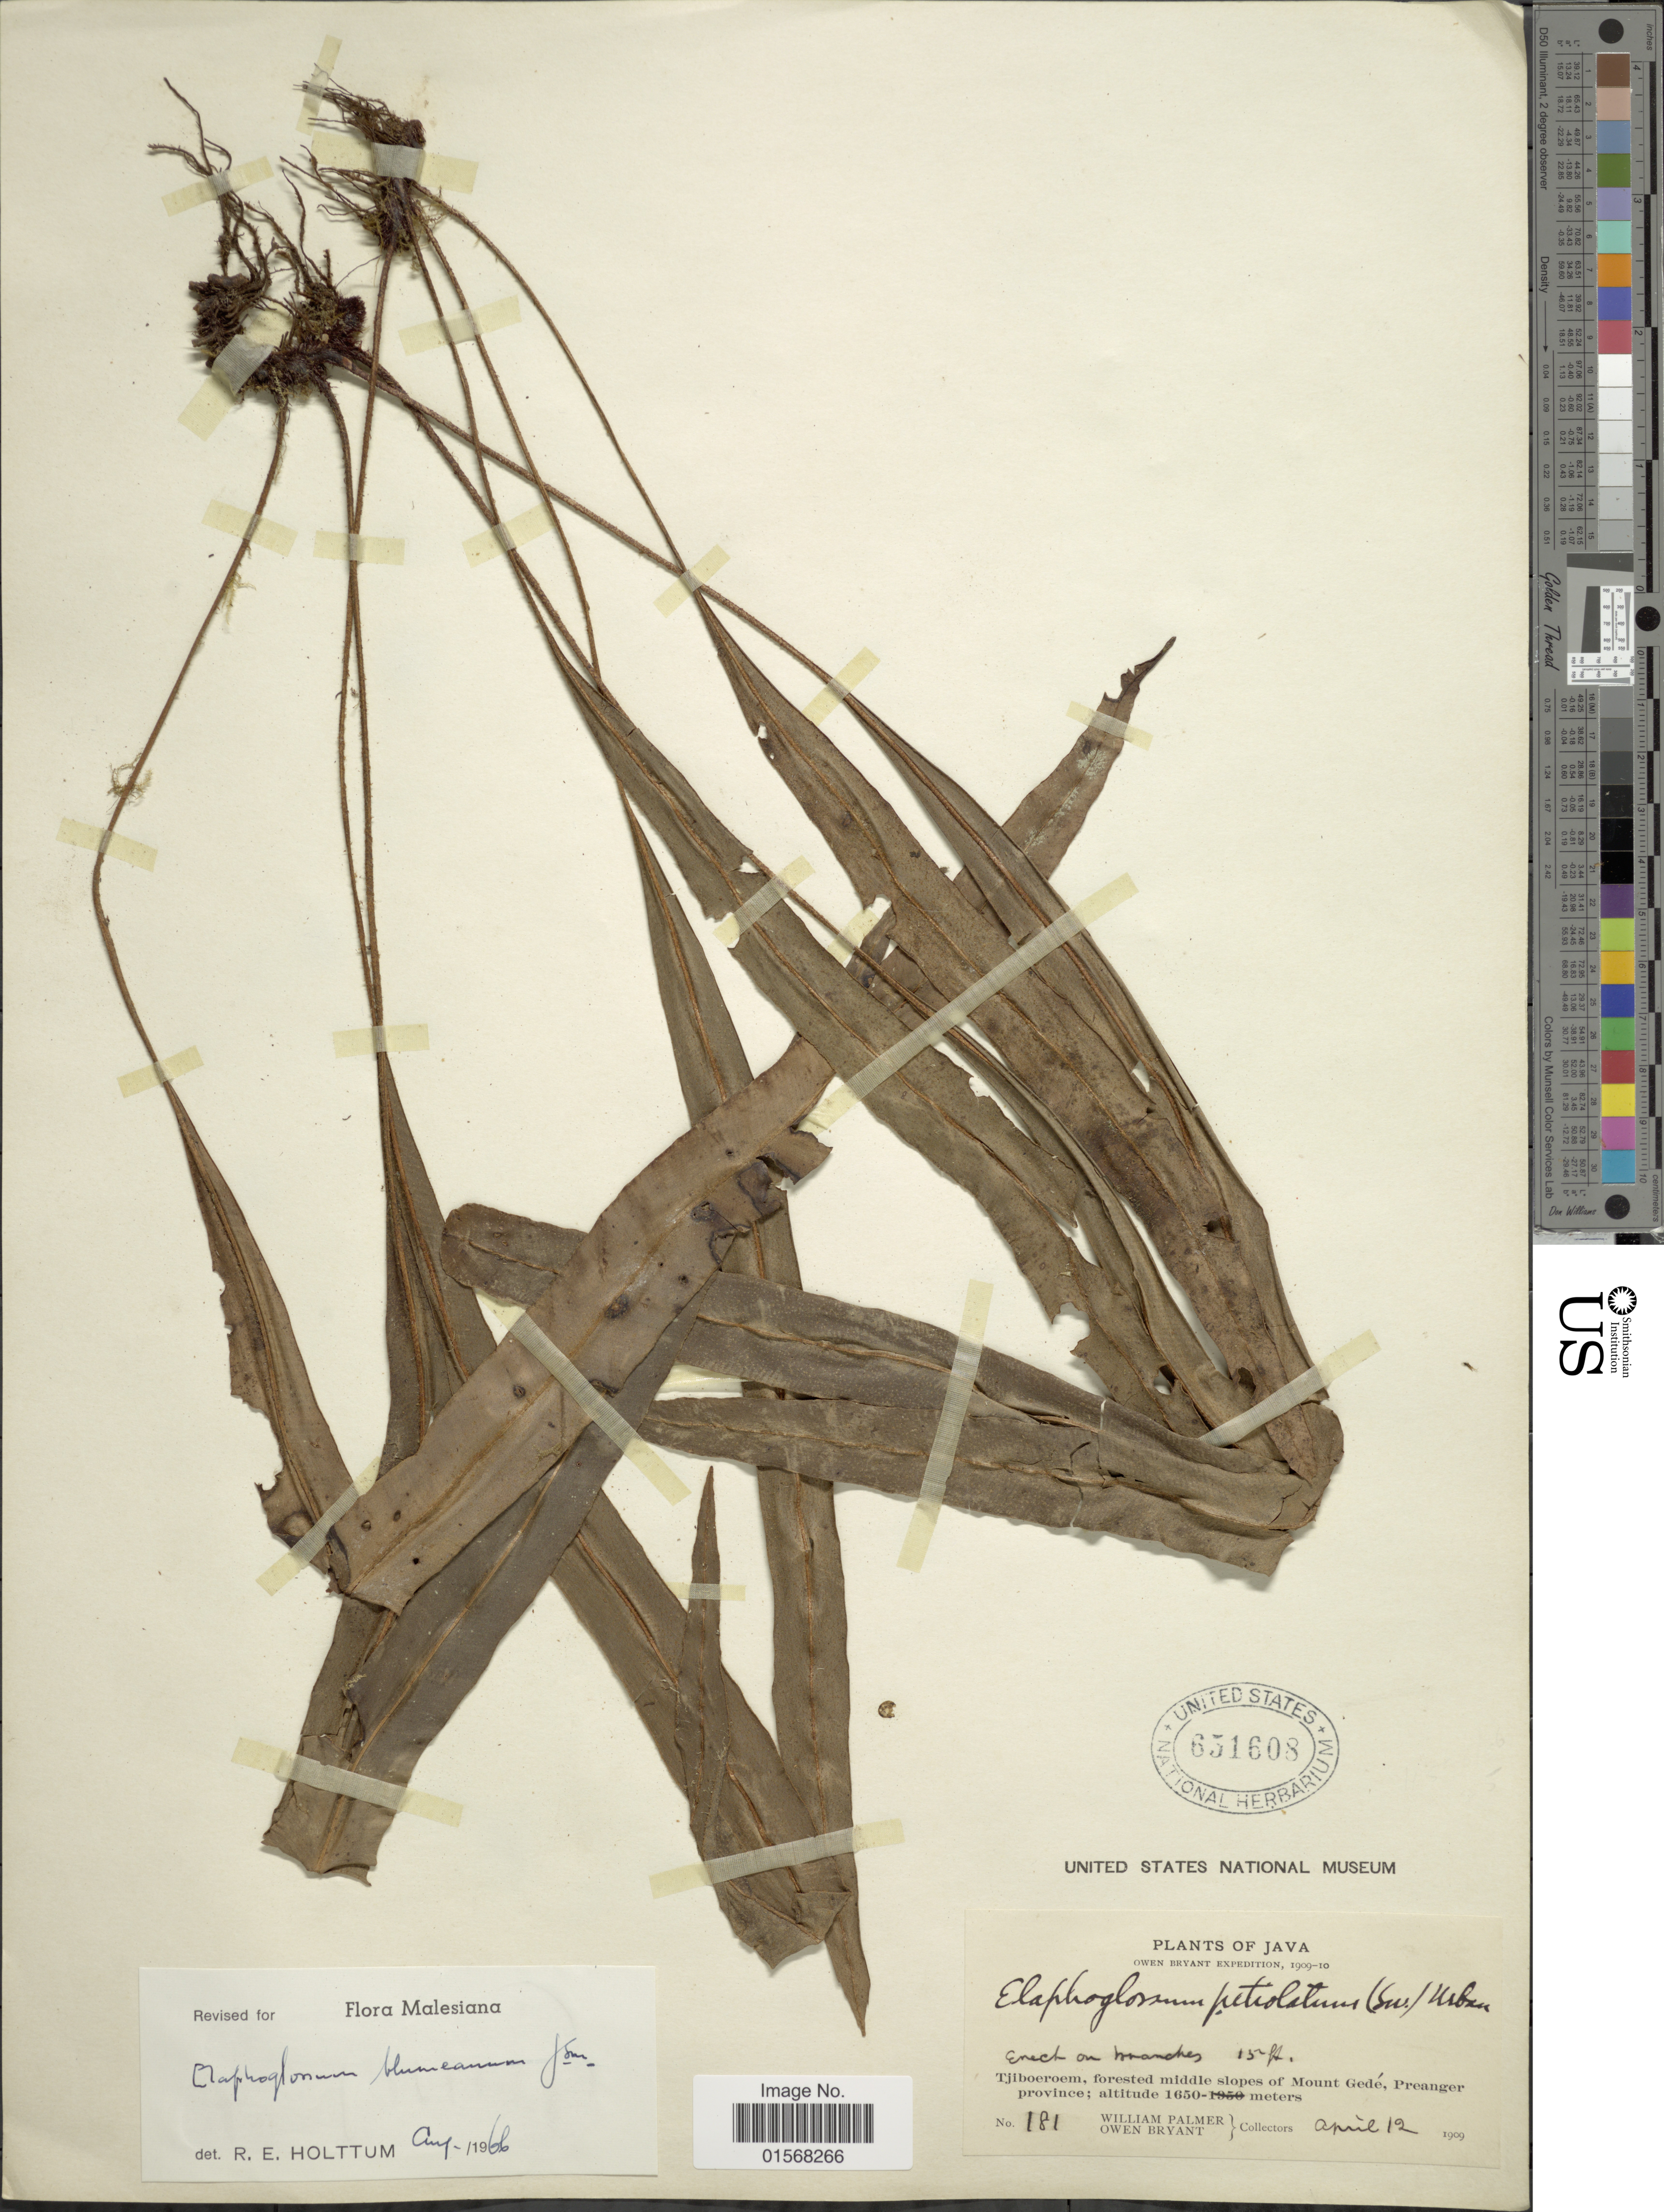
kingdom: Plantae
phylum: Tracheophyta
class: Polypodiopsida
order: Polypodiales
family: Dryopteridaceae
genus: Elaphoglossum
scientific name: Elaphoglossum blumeanum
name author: (Fée) J. Sm.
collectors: W. Palmer & O. Bryant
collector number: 181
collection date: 1909-04-12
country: Indonesia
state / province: Java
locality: Java, Tjiboeroem, forested middle slopes of Miunt Gedé, Preanger province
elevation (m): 1650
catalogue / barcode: US 651608